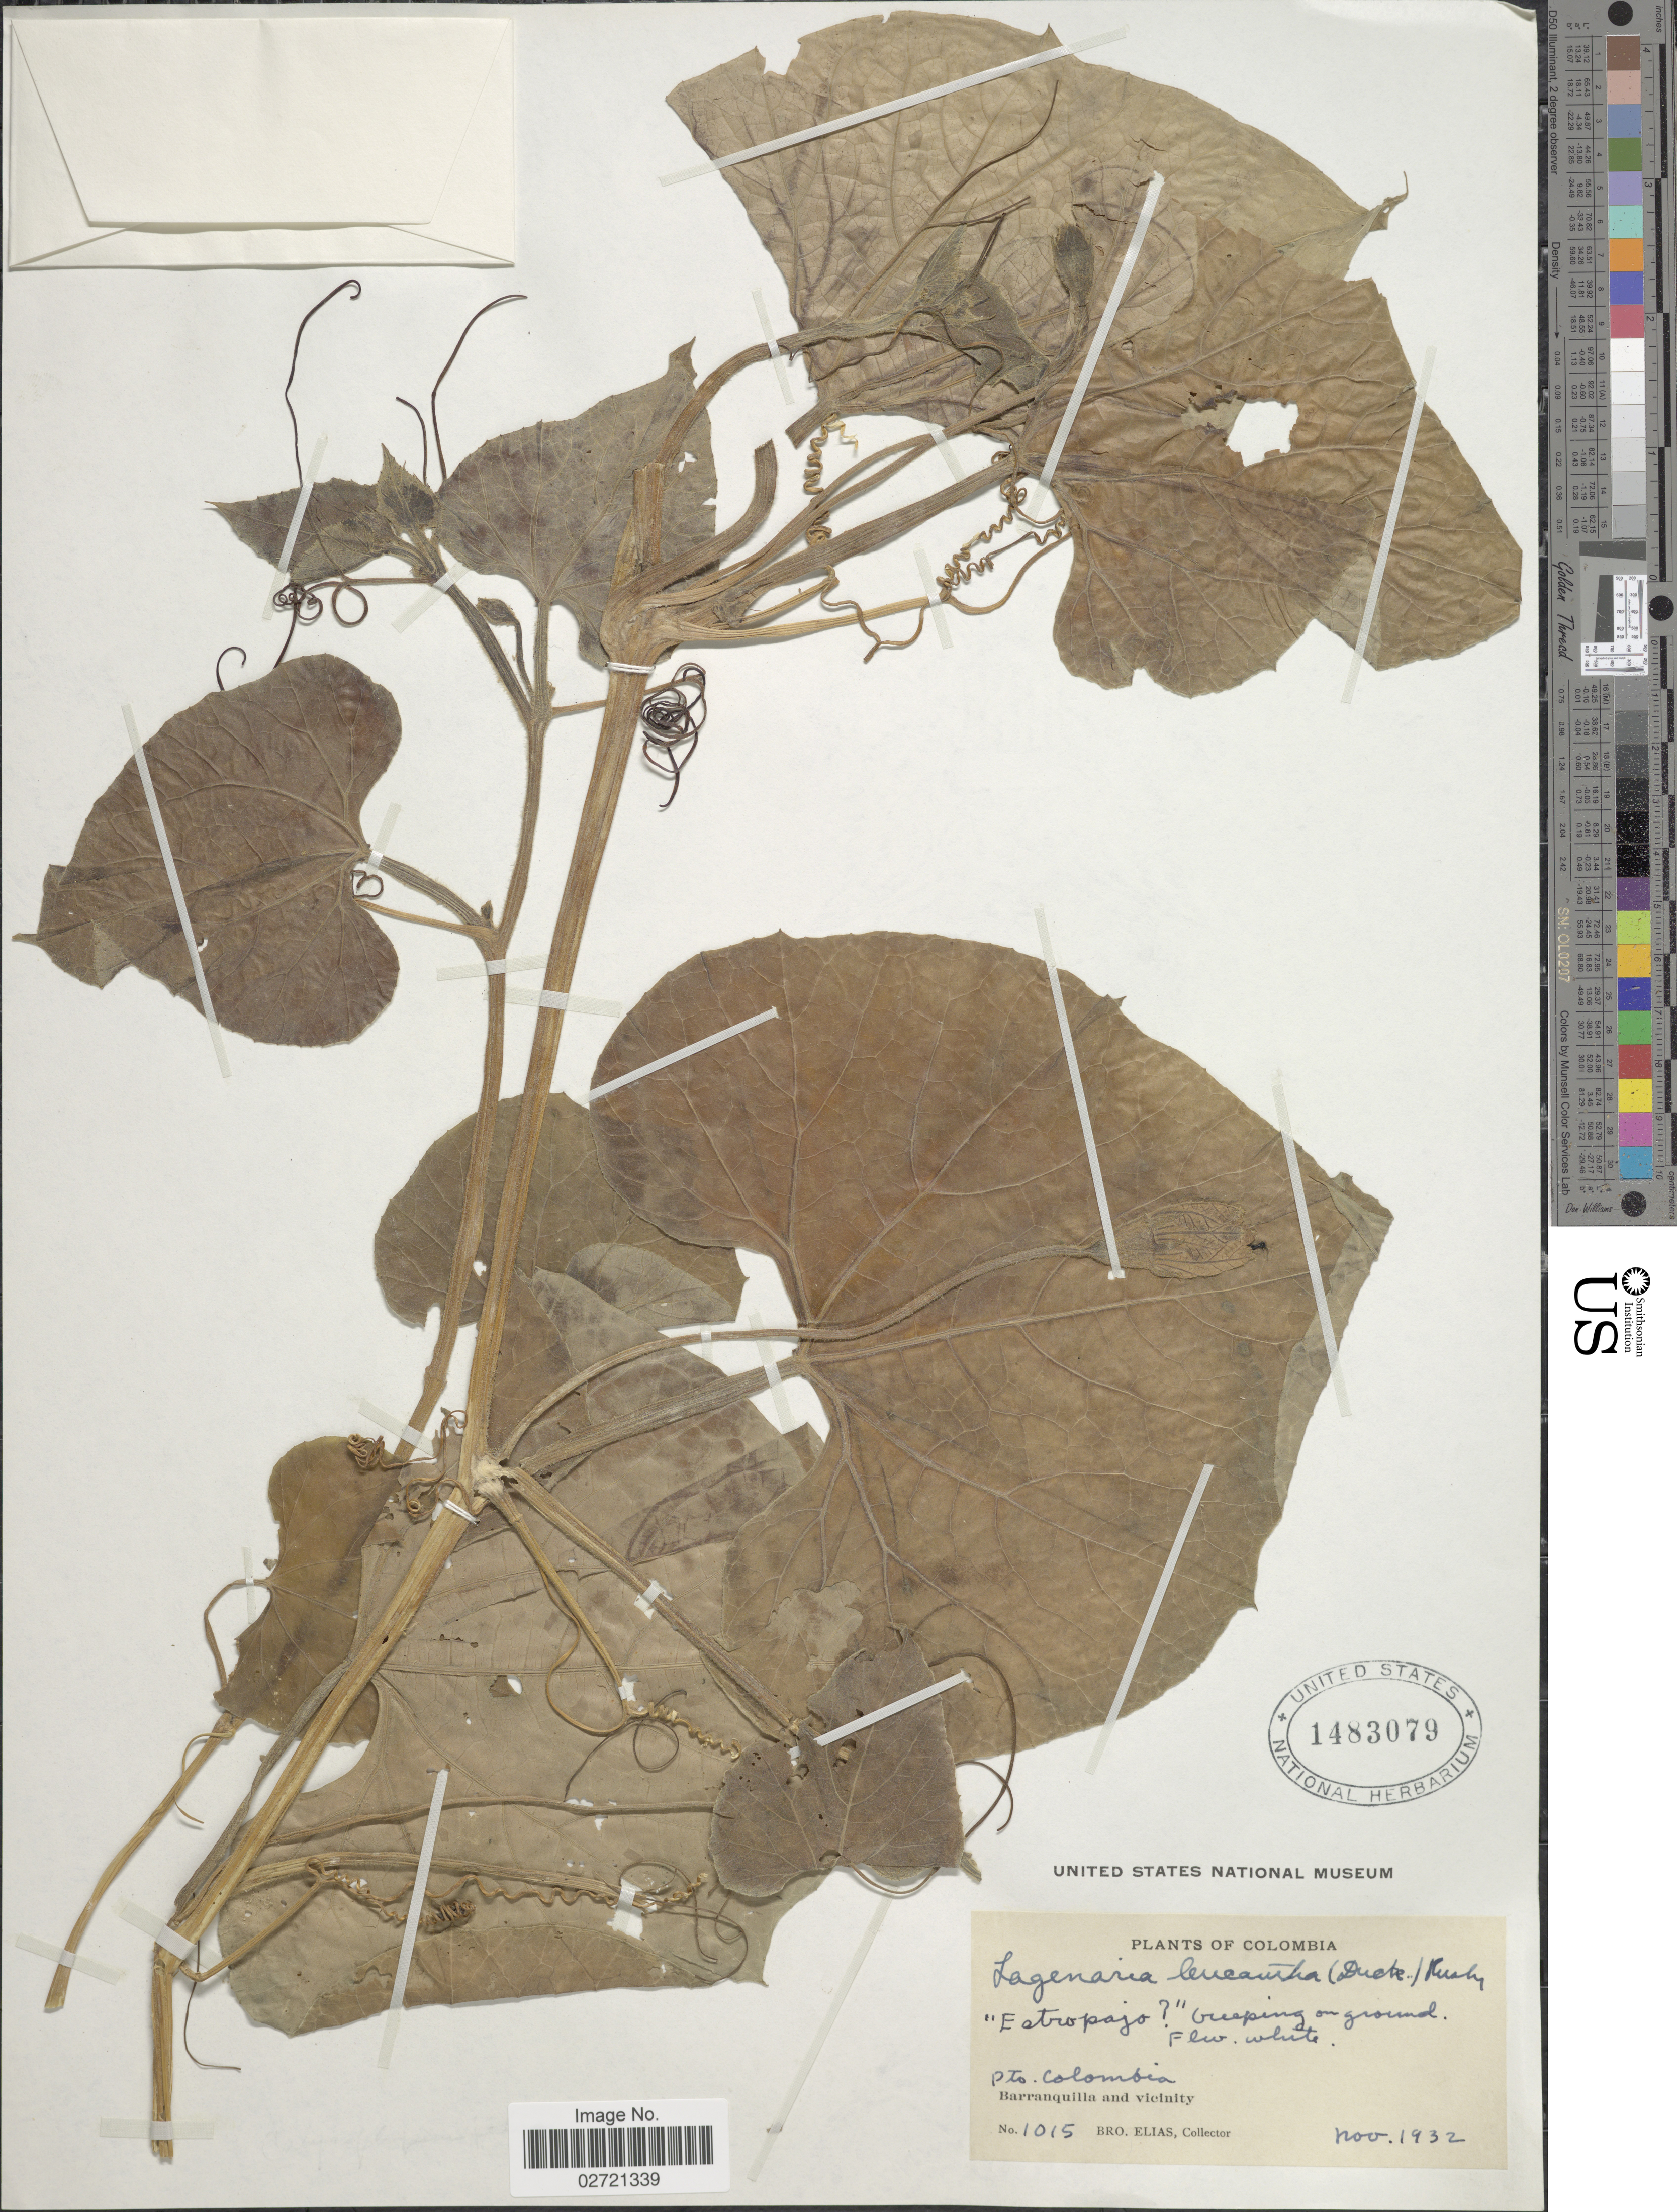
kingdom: Plantae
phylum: Tracheophyta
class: Magnoliopsida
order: Cucurbitales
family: Cucurbitaceae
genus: Lagenaria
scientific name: Lagenaria siceraria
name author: (Molina) Standl.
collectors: Bro. Elias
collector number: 1015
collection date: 1932-11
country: Colombia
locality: Pto. Colombia, Barranquilla and vicinity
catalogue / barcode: US 1483079